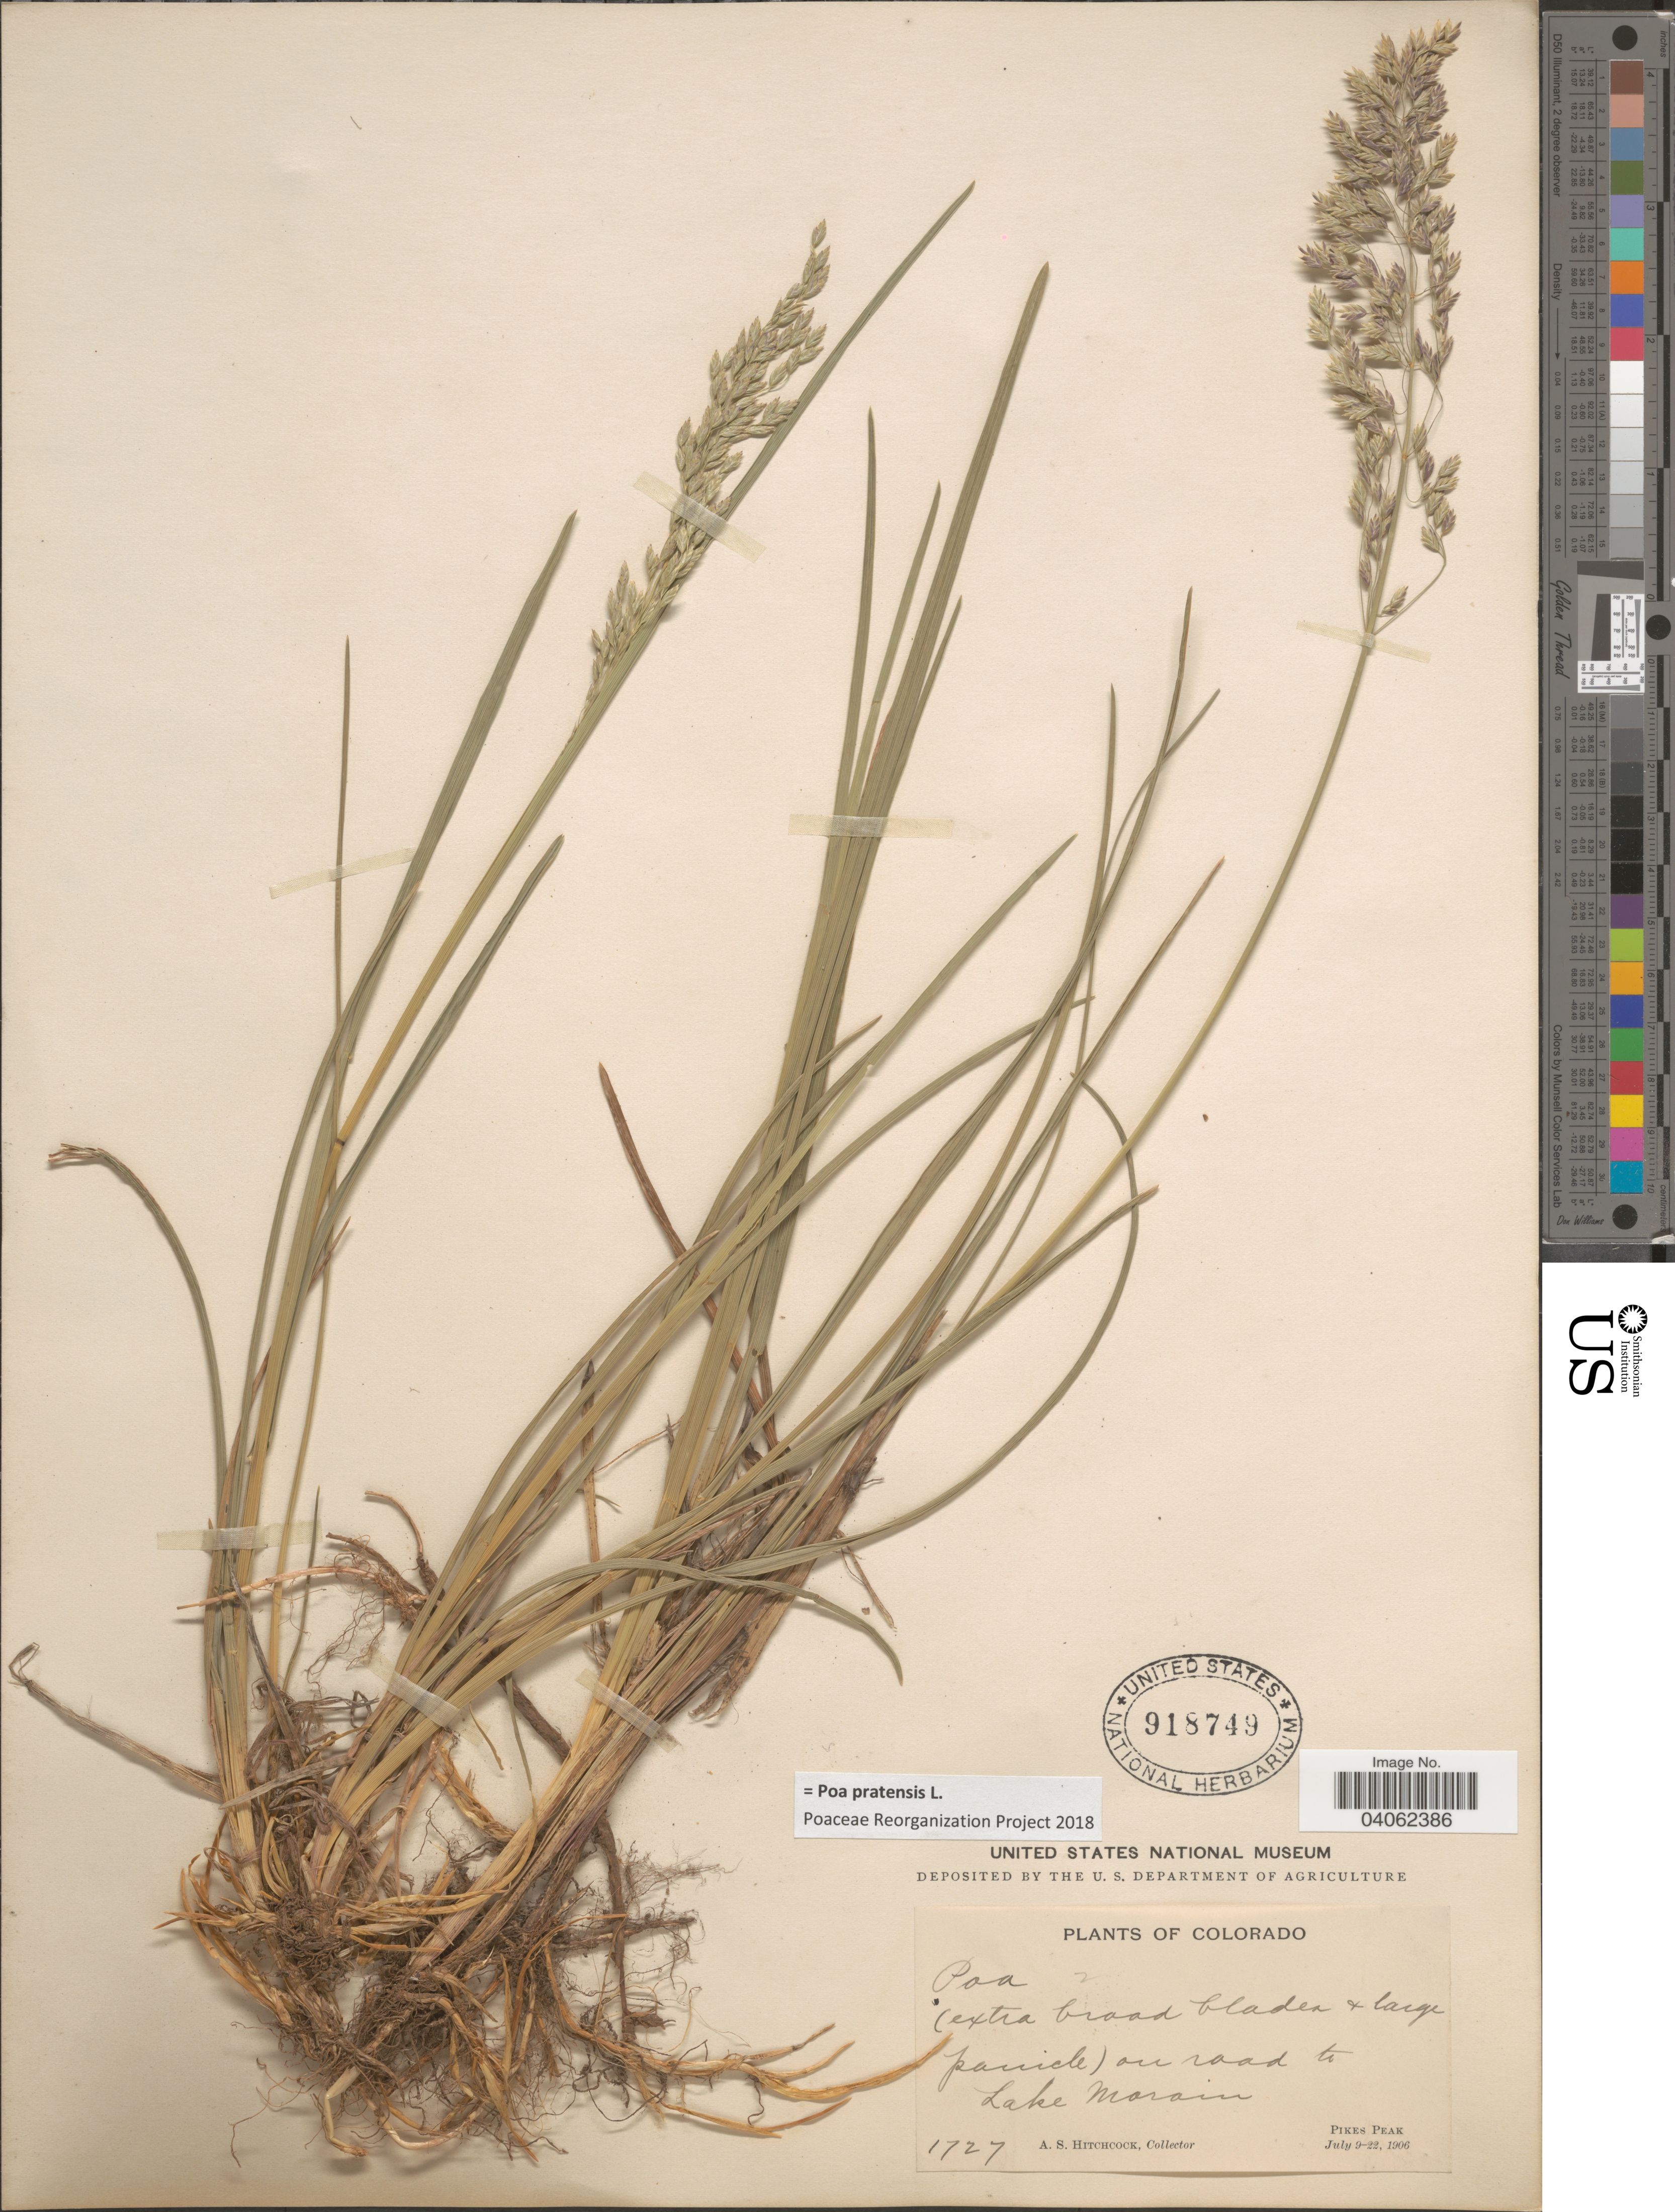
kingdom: Plantae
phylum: Tracheophyta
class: Liliopsida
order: Poales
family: Poaceae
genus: Poa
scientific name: Poa pratensis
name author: L.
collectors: A. S. Hitchcock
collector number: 1727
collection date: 1906-07-09/1906-07-22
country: United States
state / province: Colorado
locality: On road to Lake Morain. Pikes Peak.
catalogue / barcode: US 918749